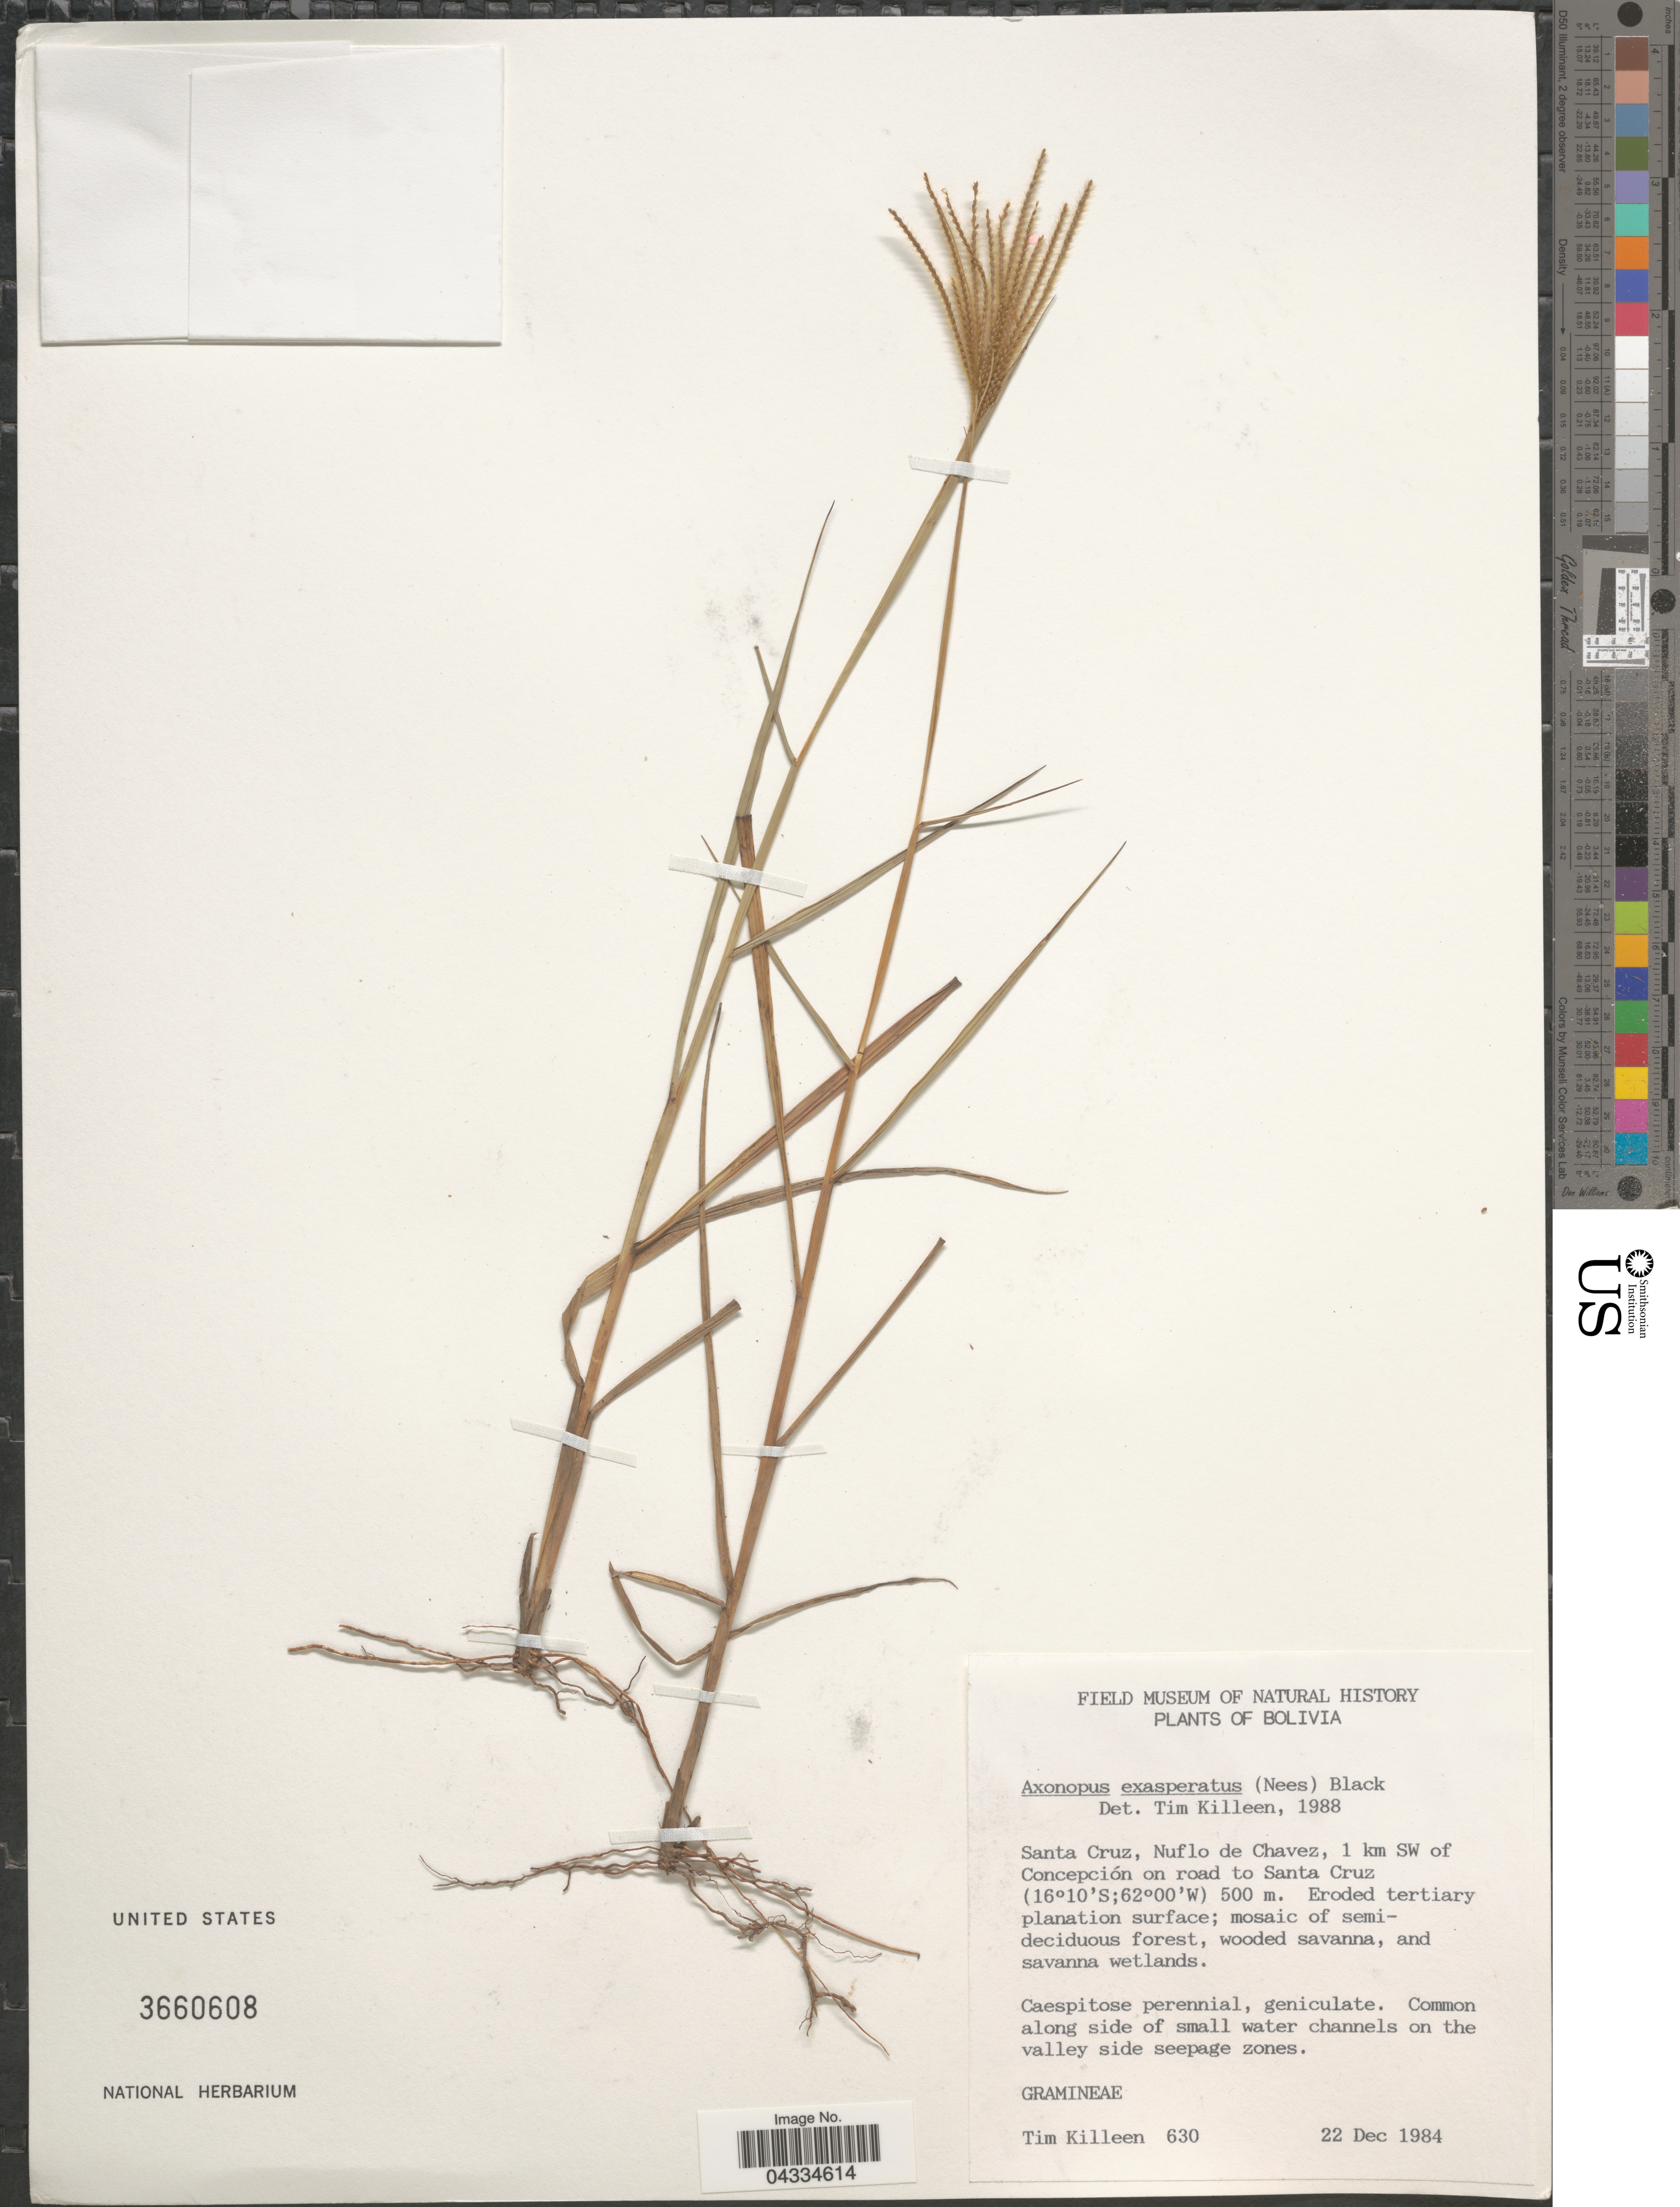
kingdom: Plantae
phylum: Tracheophyta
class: Liliopsida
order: Poales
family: Poaceae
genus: Axonopus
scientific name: Axonopus aureus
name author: P. Beauv.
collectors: T. J. Killeen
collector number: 630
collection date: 1984-12-22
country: Bolivia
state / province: Santa Cruz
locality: Nuflo de Chavez, 1 km SW of Concepción on road to Santa Cruz.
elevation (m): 500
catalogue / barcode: US 3660608